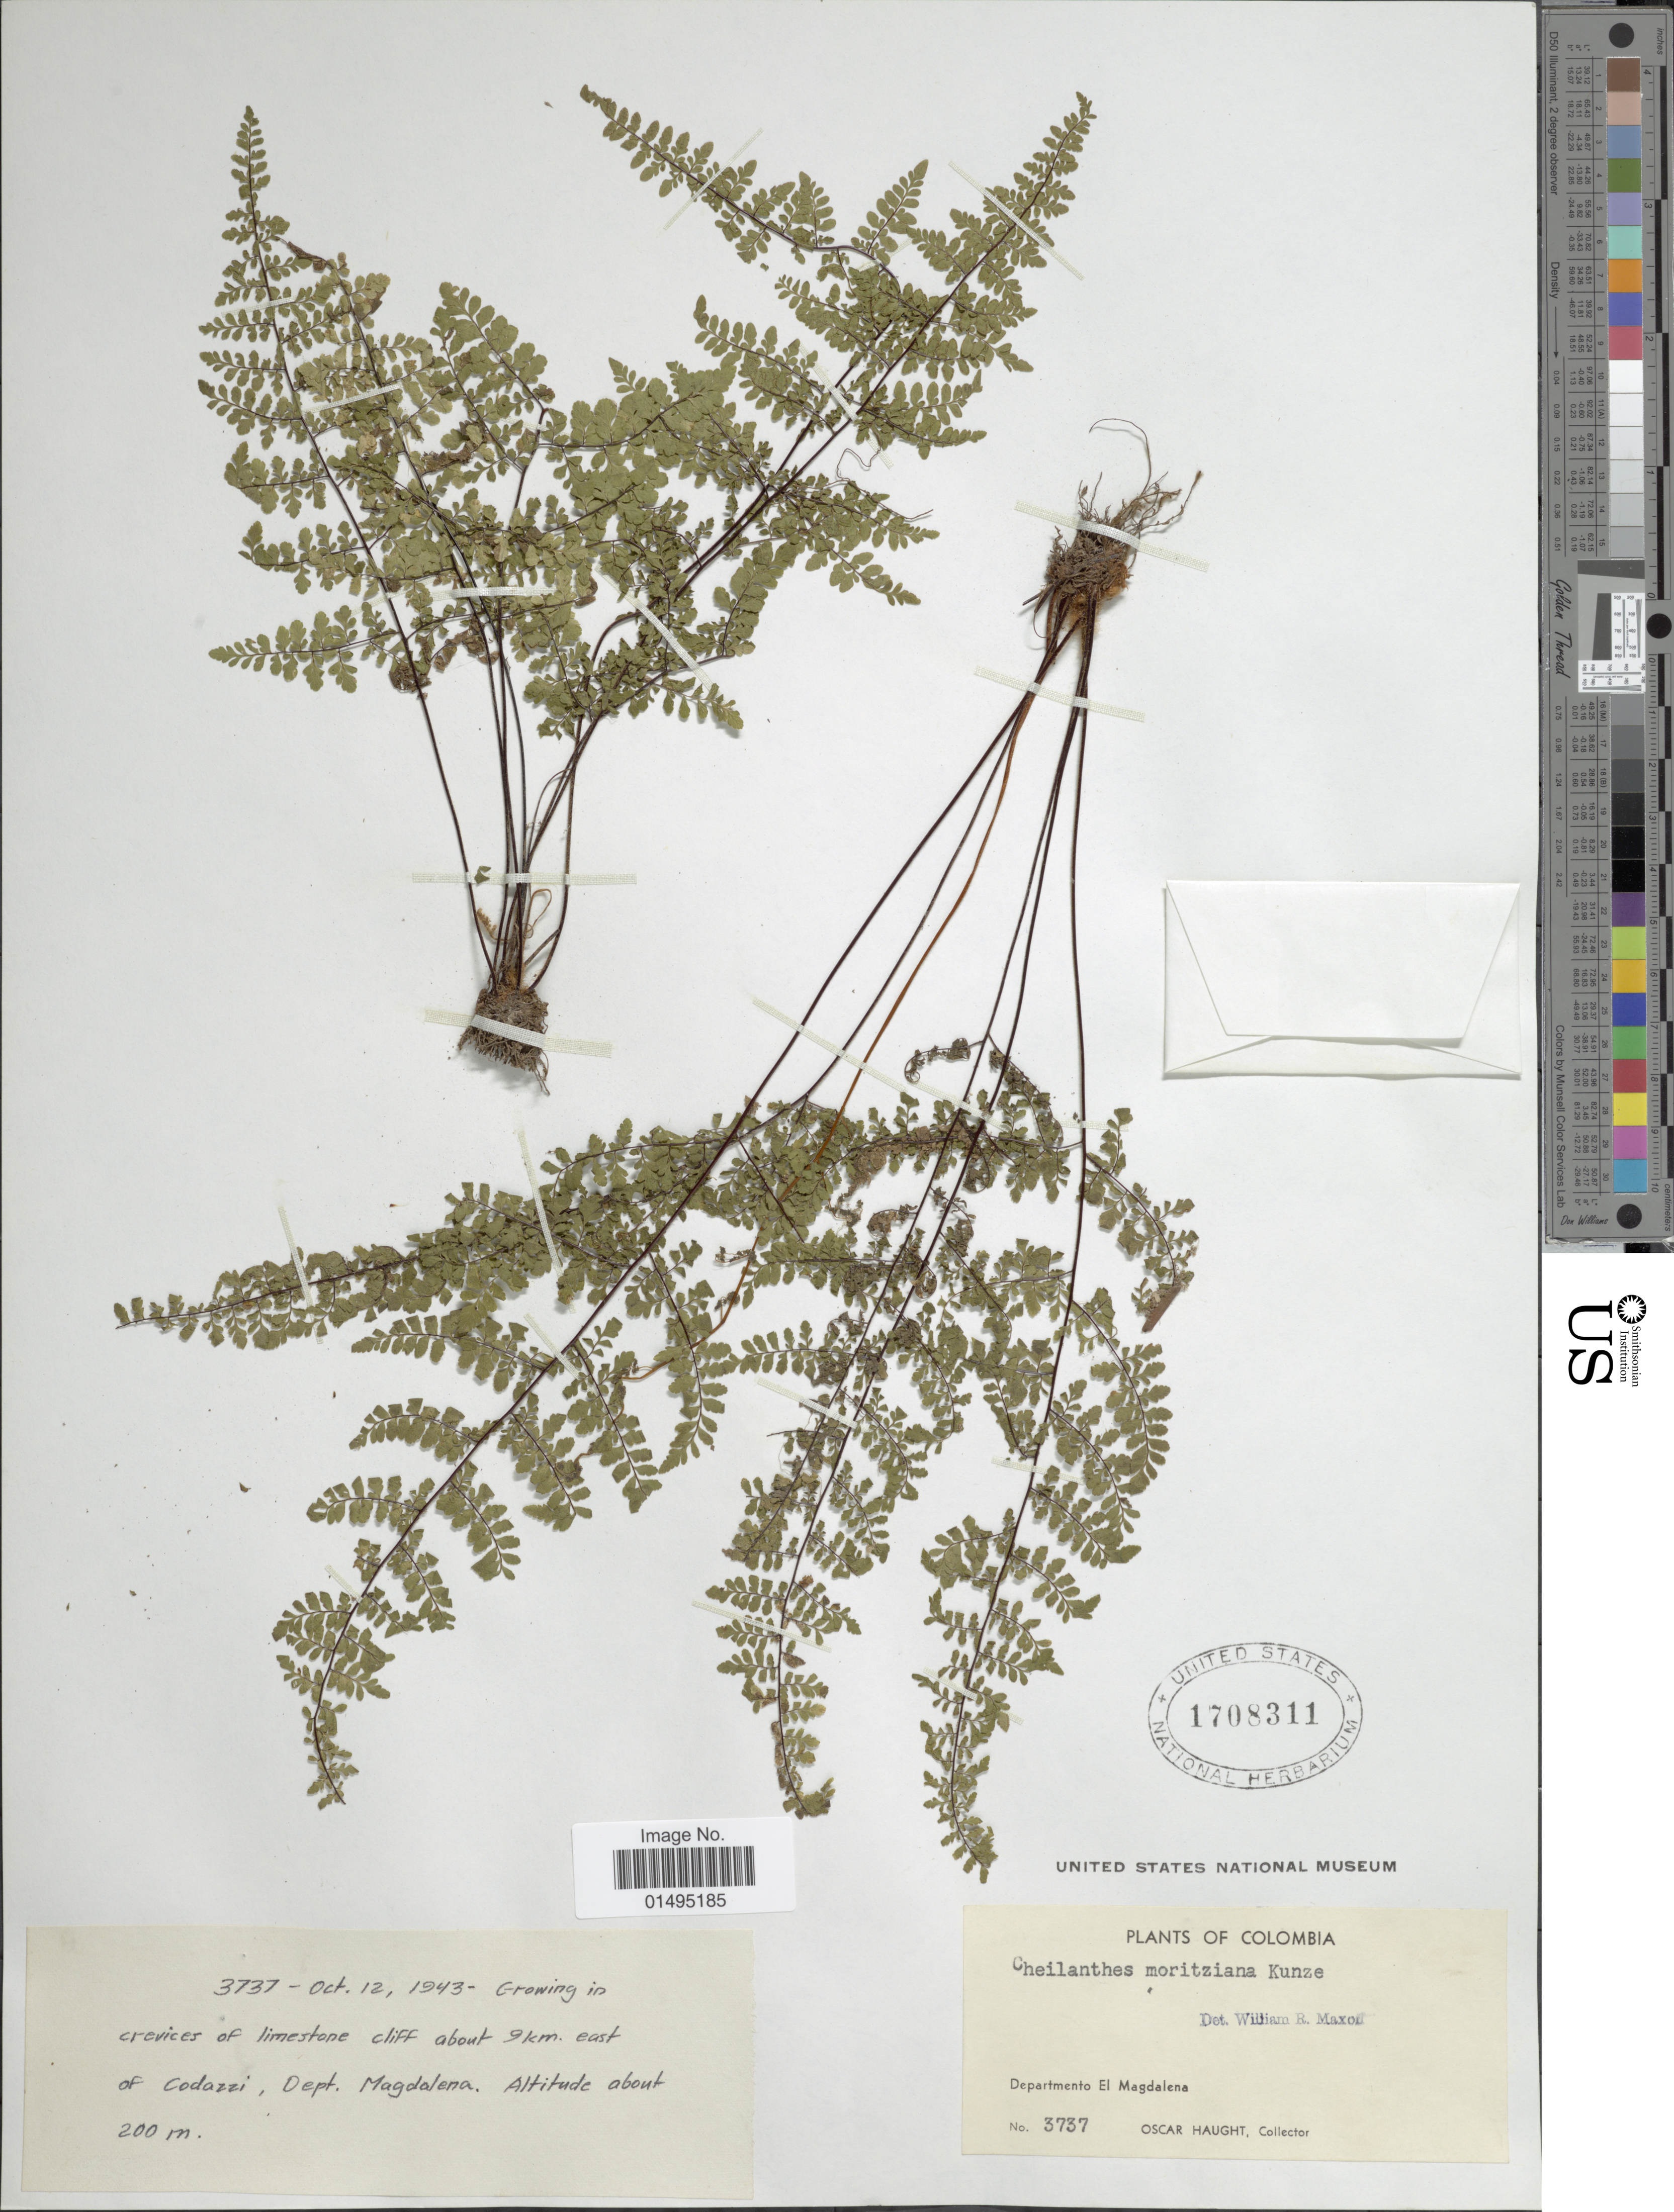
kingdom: Plantae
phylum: Tracheophyta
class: Polypodiopsida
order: Polypodiales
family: Pteridaceae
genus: Myriopteris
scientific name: Myriopteris microphylla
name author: (Sw.) Grusz & Windham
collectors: O. L. Haught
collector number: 3737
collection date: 1943-10-12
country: Colombia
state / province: Magdalena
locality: Crevices of limestone cliff about 9 km. east of Codazzi, Dept. Magdalena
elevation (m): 200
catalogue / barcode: US 1708311